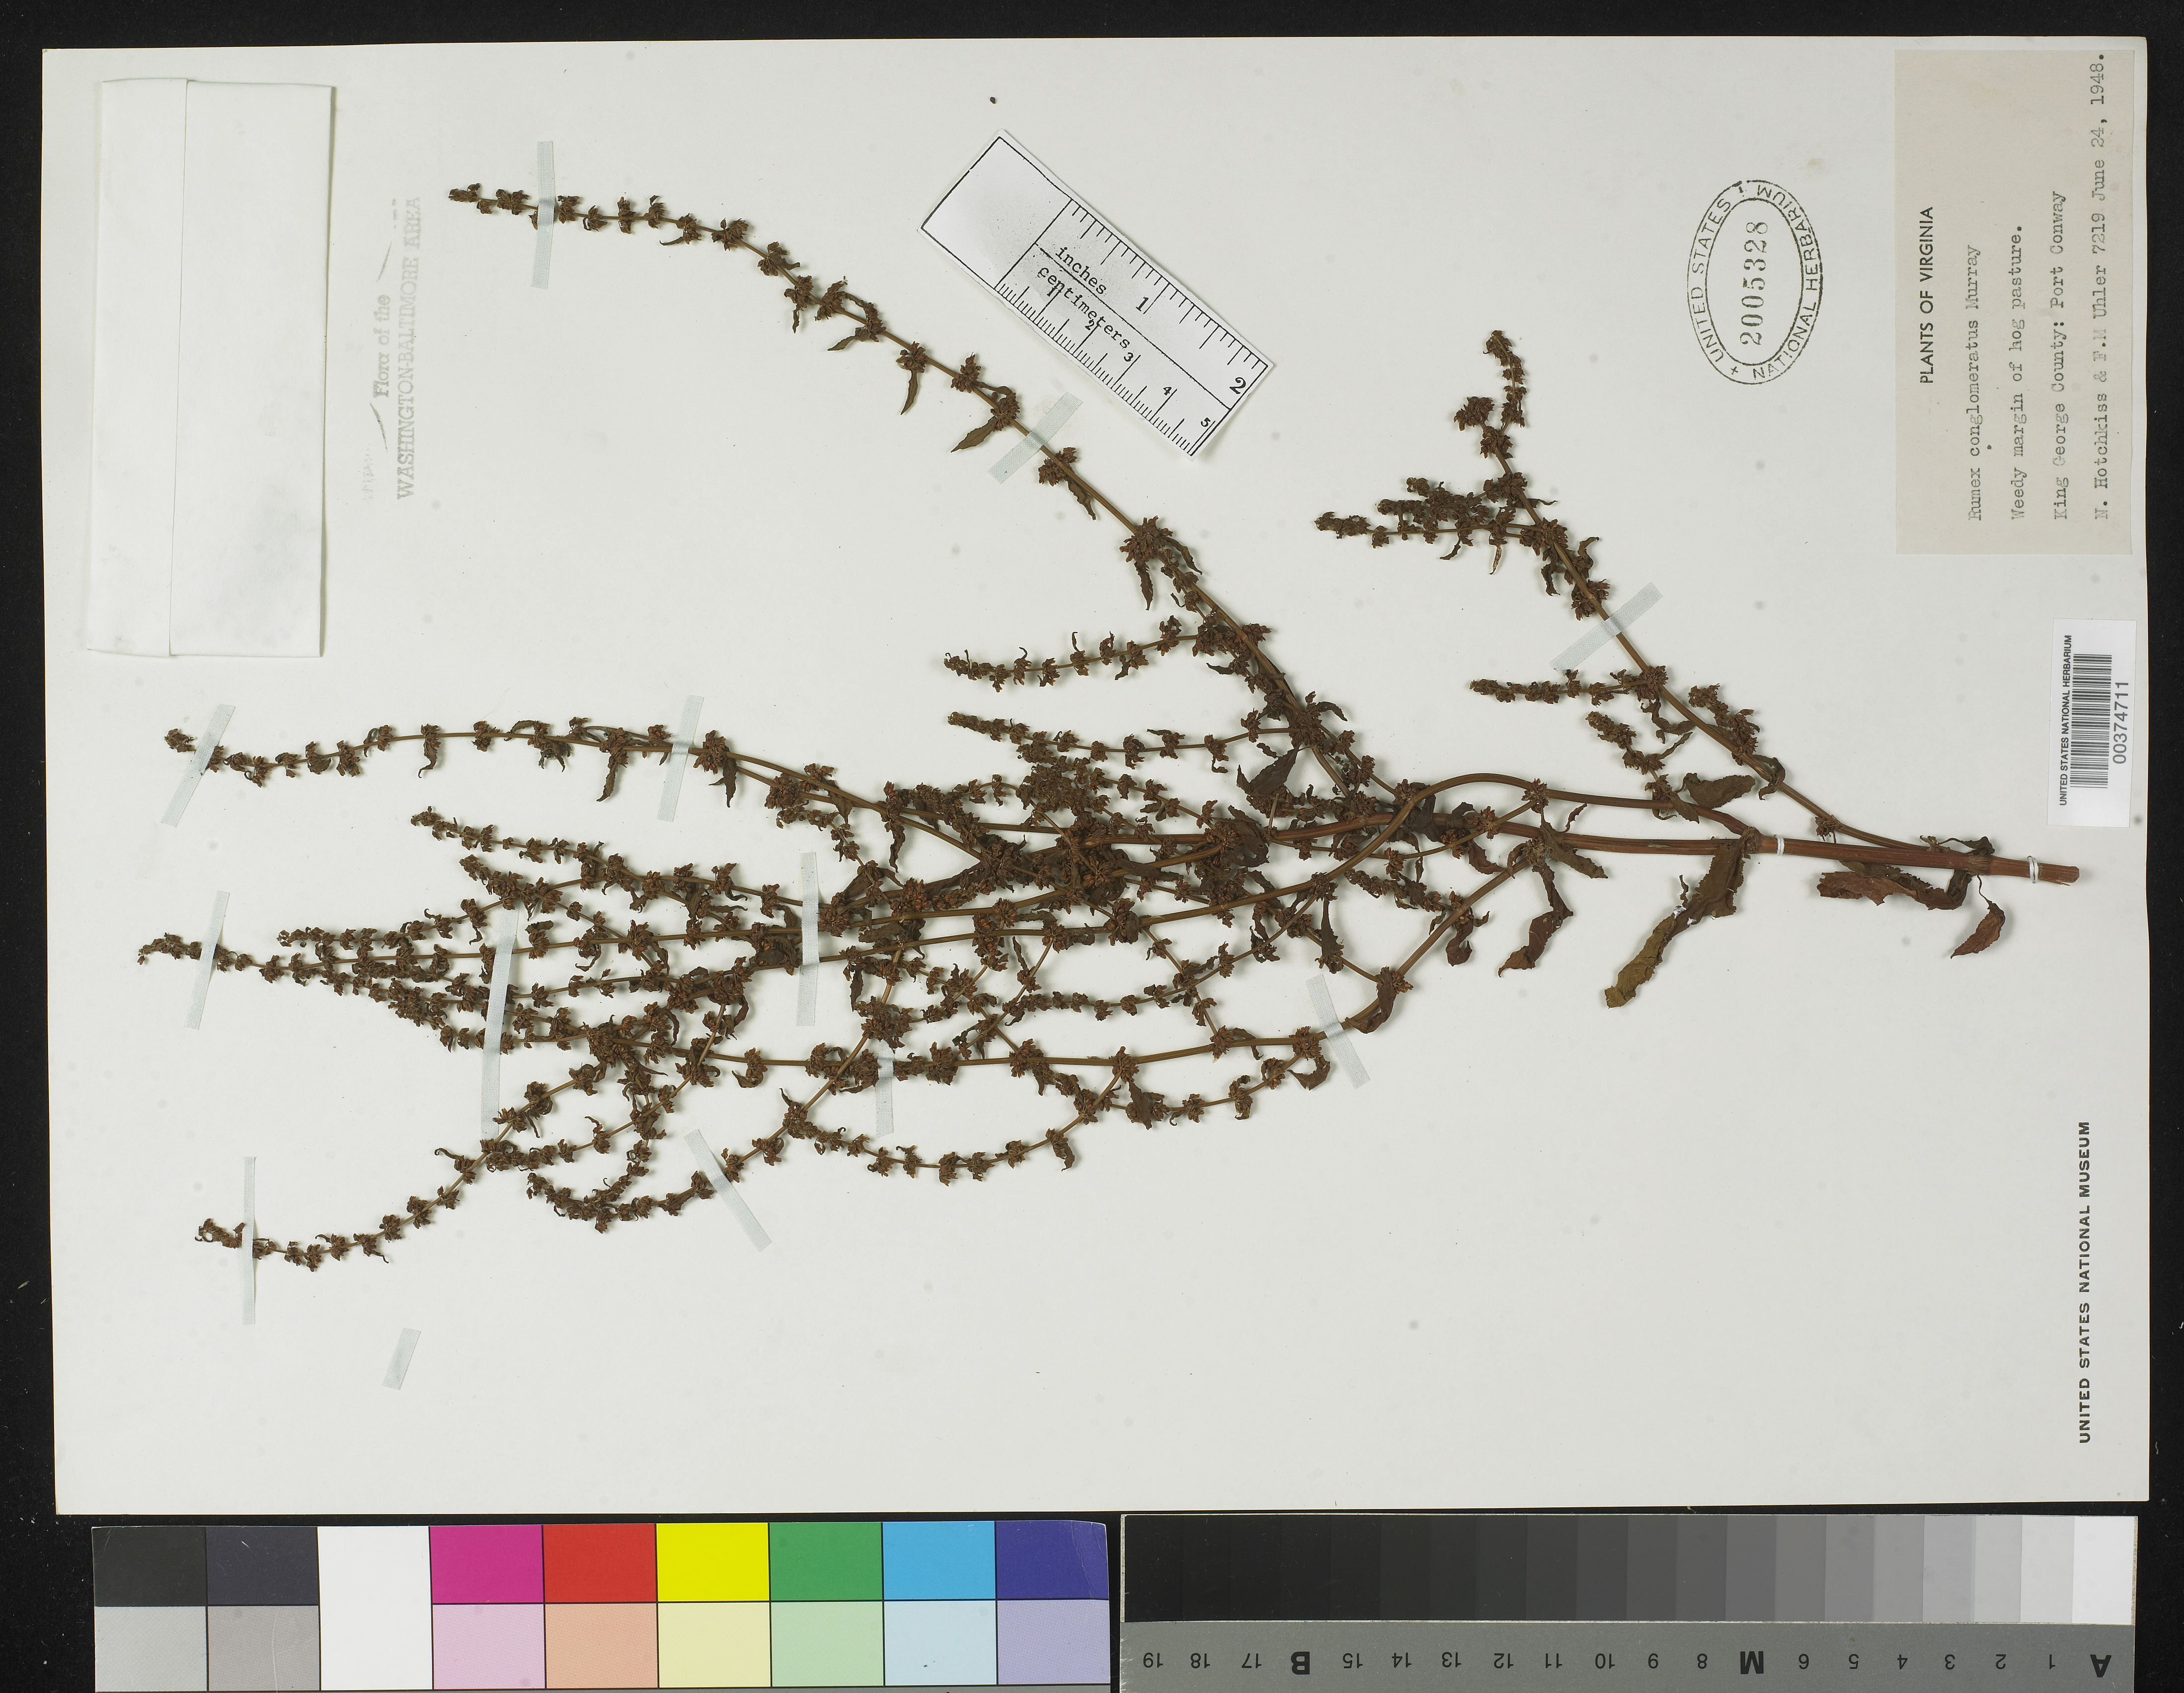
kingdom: Plantae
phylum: Tracheophyta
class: Magnoliopsida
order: Caryophyllales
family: Polygonaceae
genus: Rumex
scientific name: Rumex conglomeratus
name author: Murray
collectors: N. Hotchkiss & F. M. Uhler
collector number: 7219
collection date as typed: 24 Jun 1948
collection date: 1948-06-24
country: United States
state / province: Virginia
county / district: King George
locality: Port Conway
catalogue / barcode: US 2005328